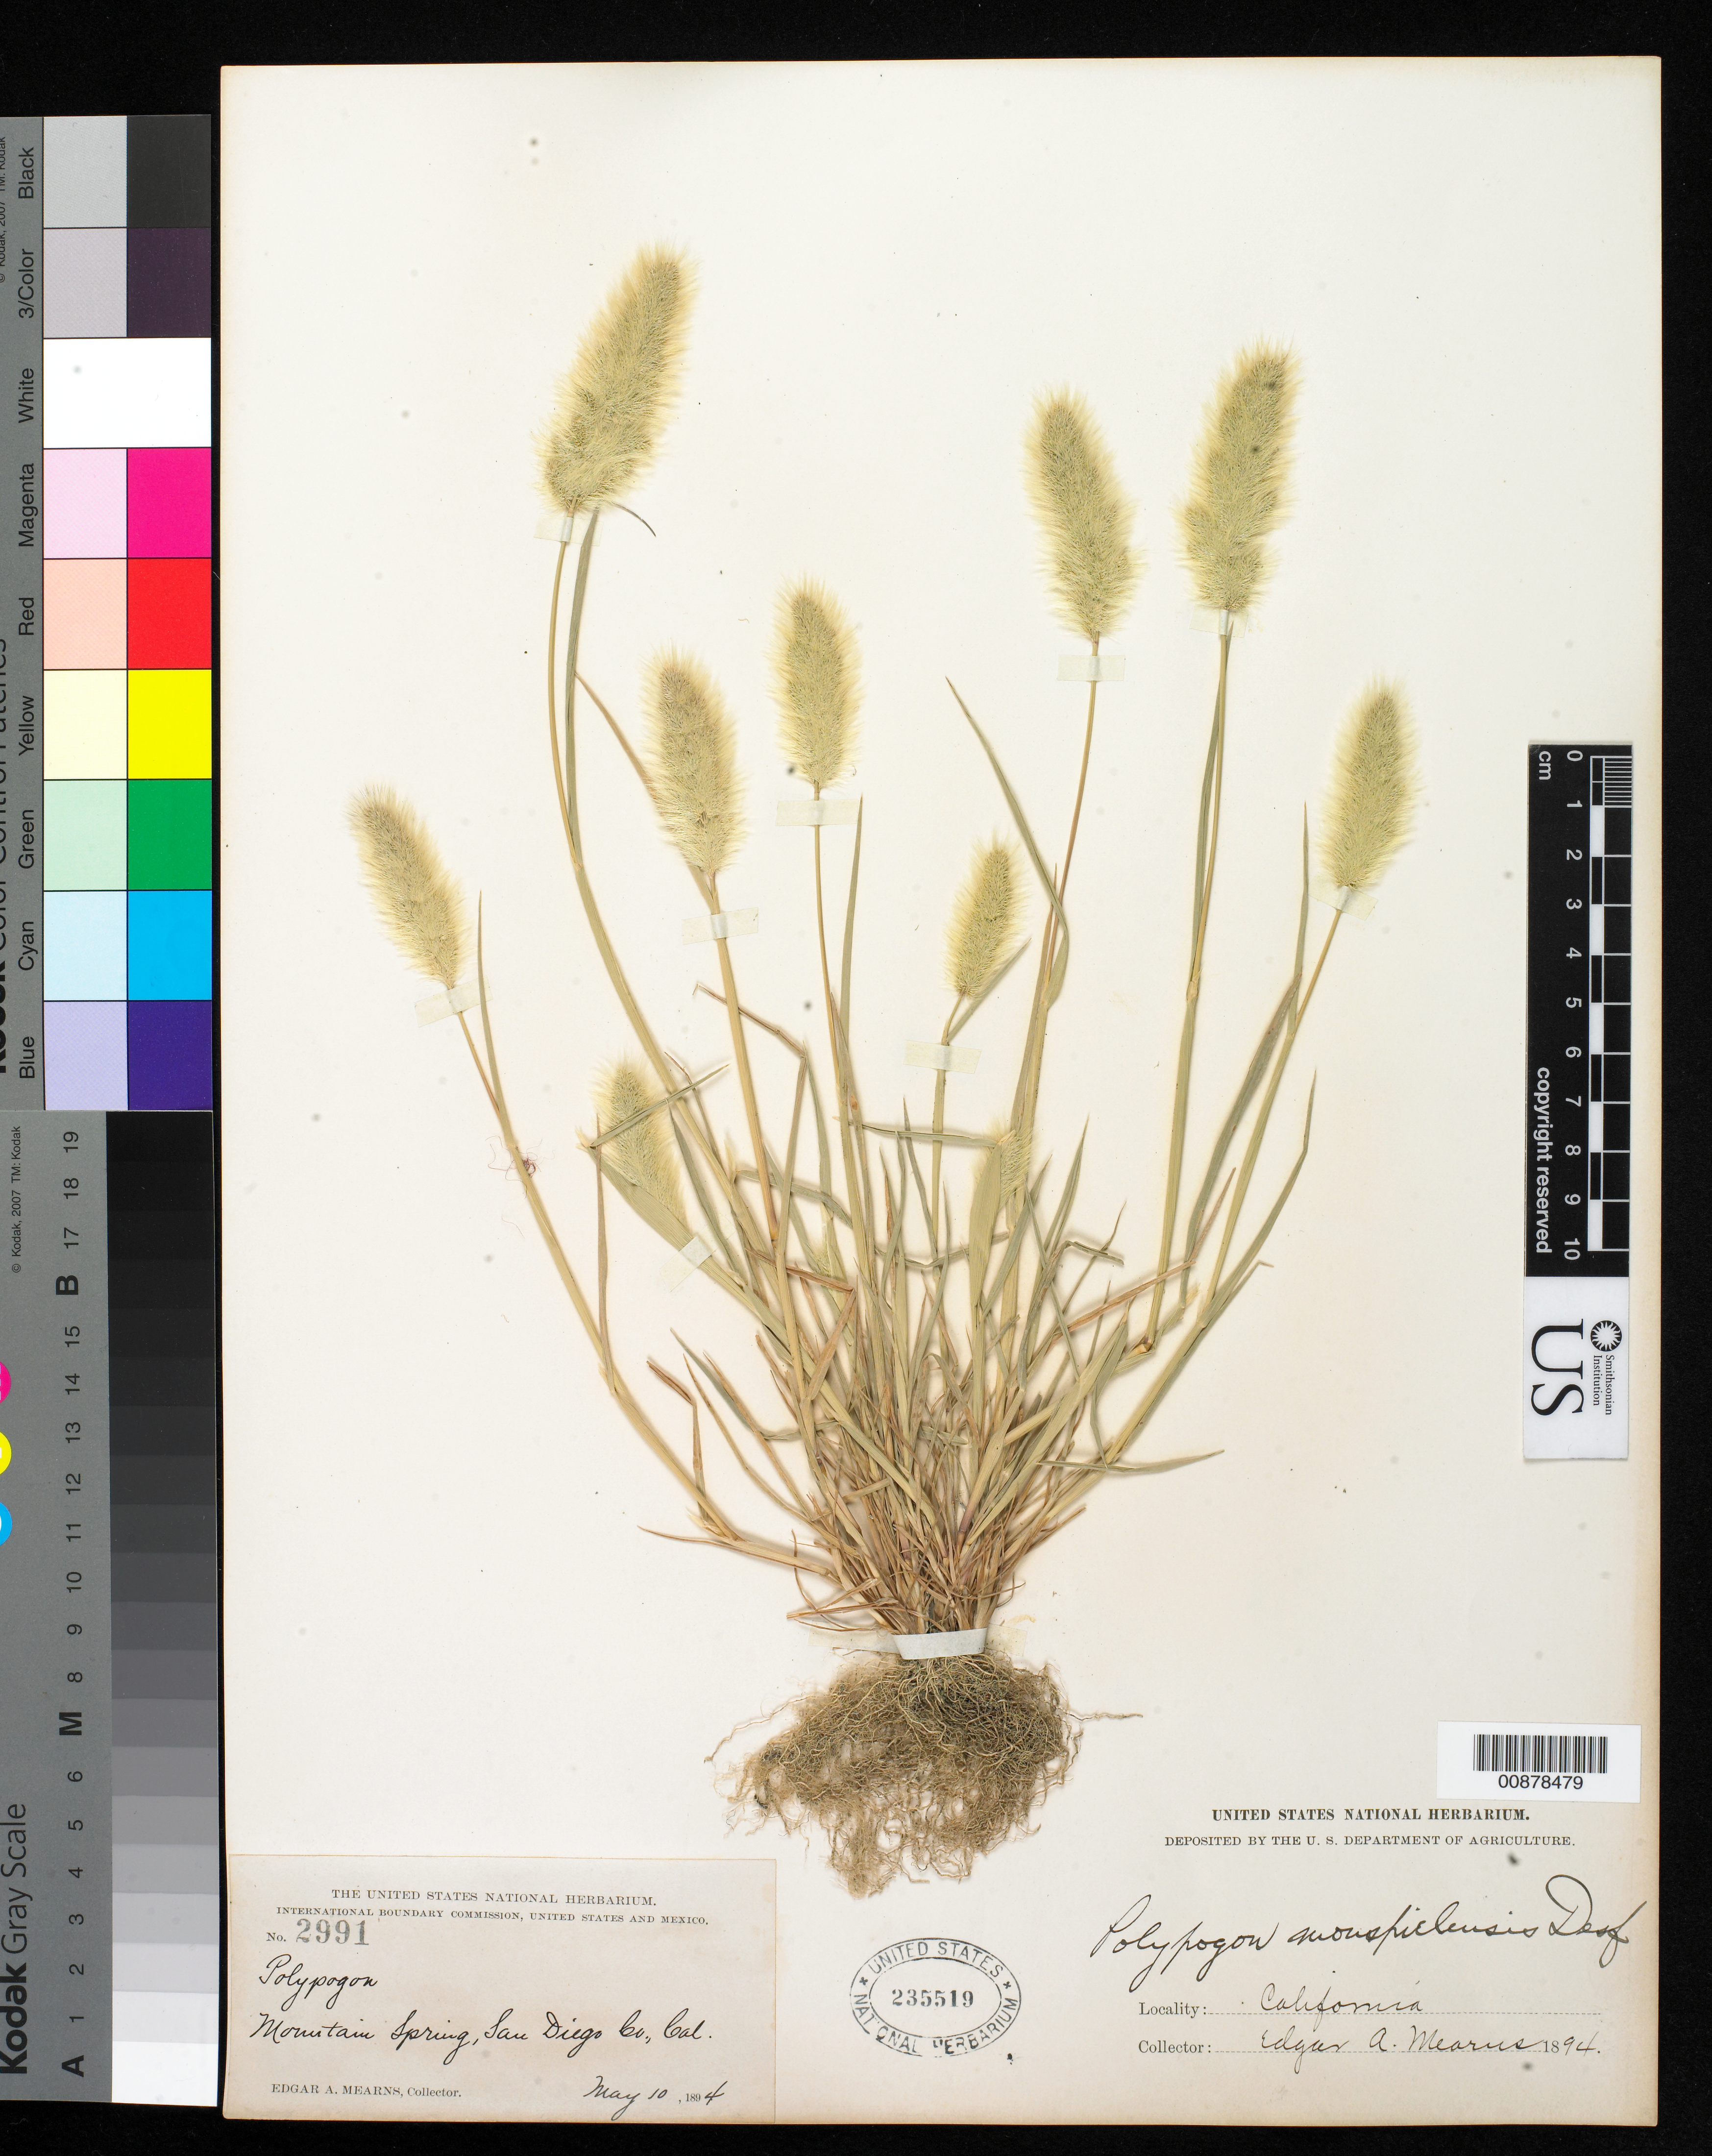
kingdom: Plantae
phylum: Tracheophyta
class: Liliopsida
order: Poales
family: Poaceae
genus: Polypogon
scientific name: Polypogon monspeliensis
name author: (L.) Desf.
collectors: E. A. Mearns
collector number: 2991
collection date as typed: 10 May 1894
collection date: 1894-05-10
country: United States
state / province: California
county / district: San Diego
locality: Mountain Spring, San Diego County, California.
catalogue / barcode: US 235519